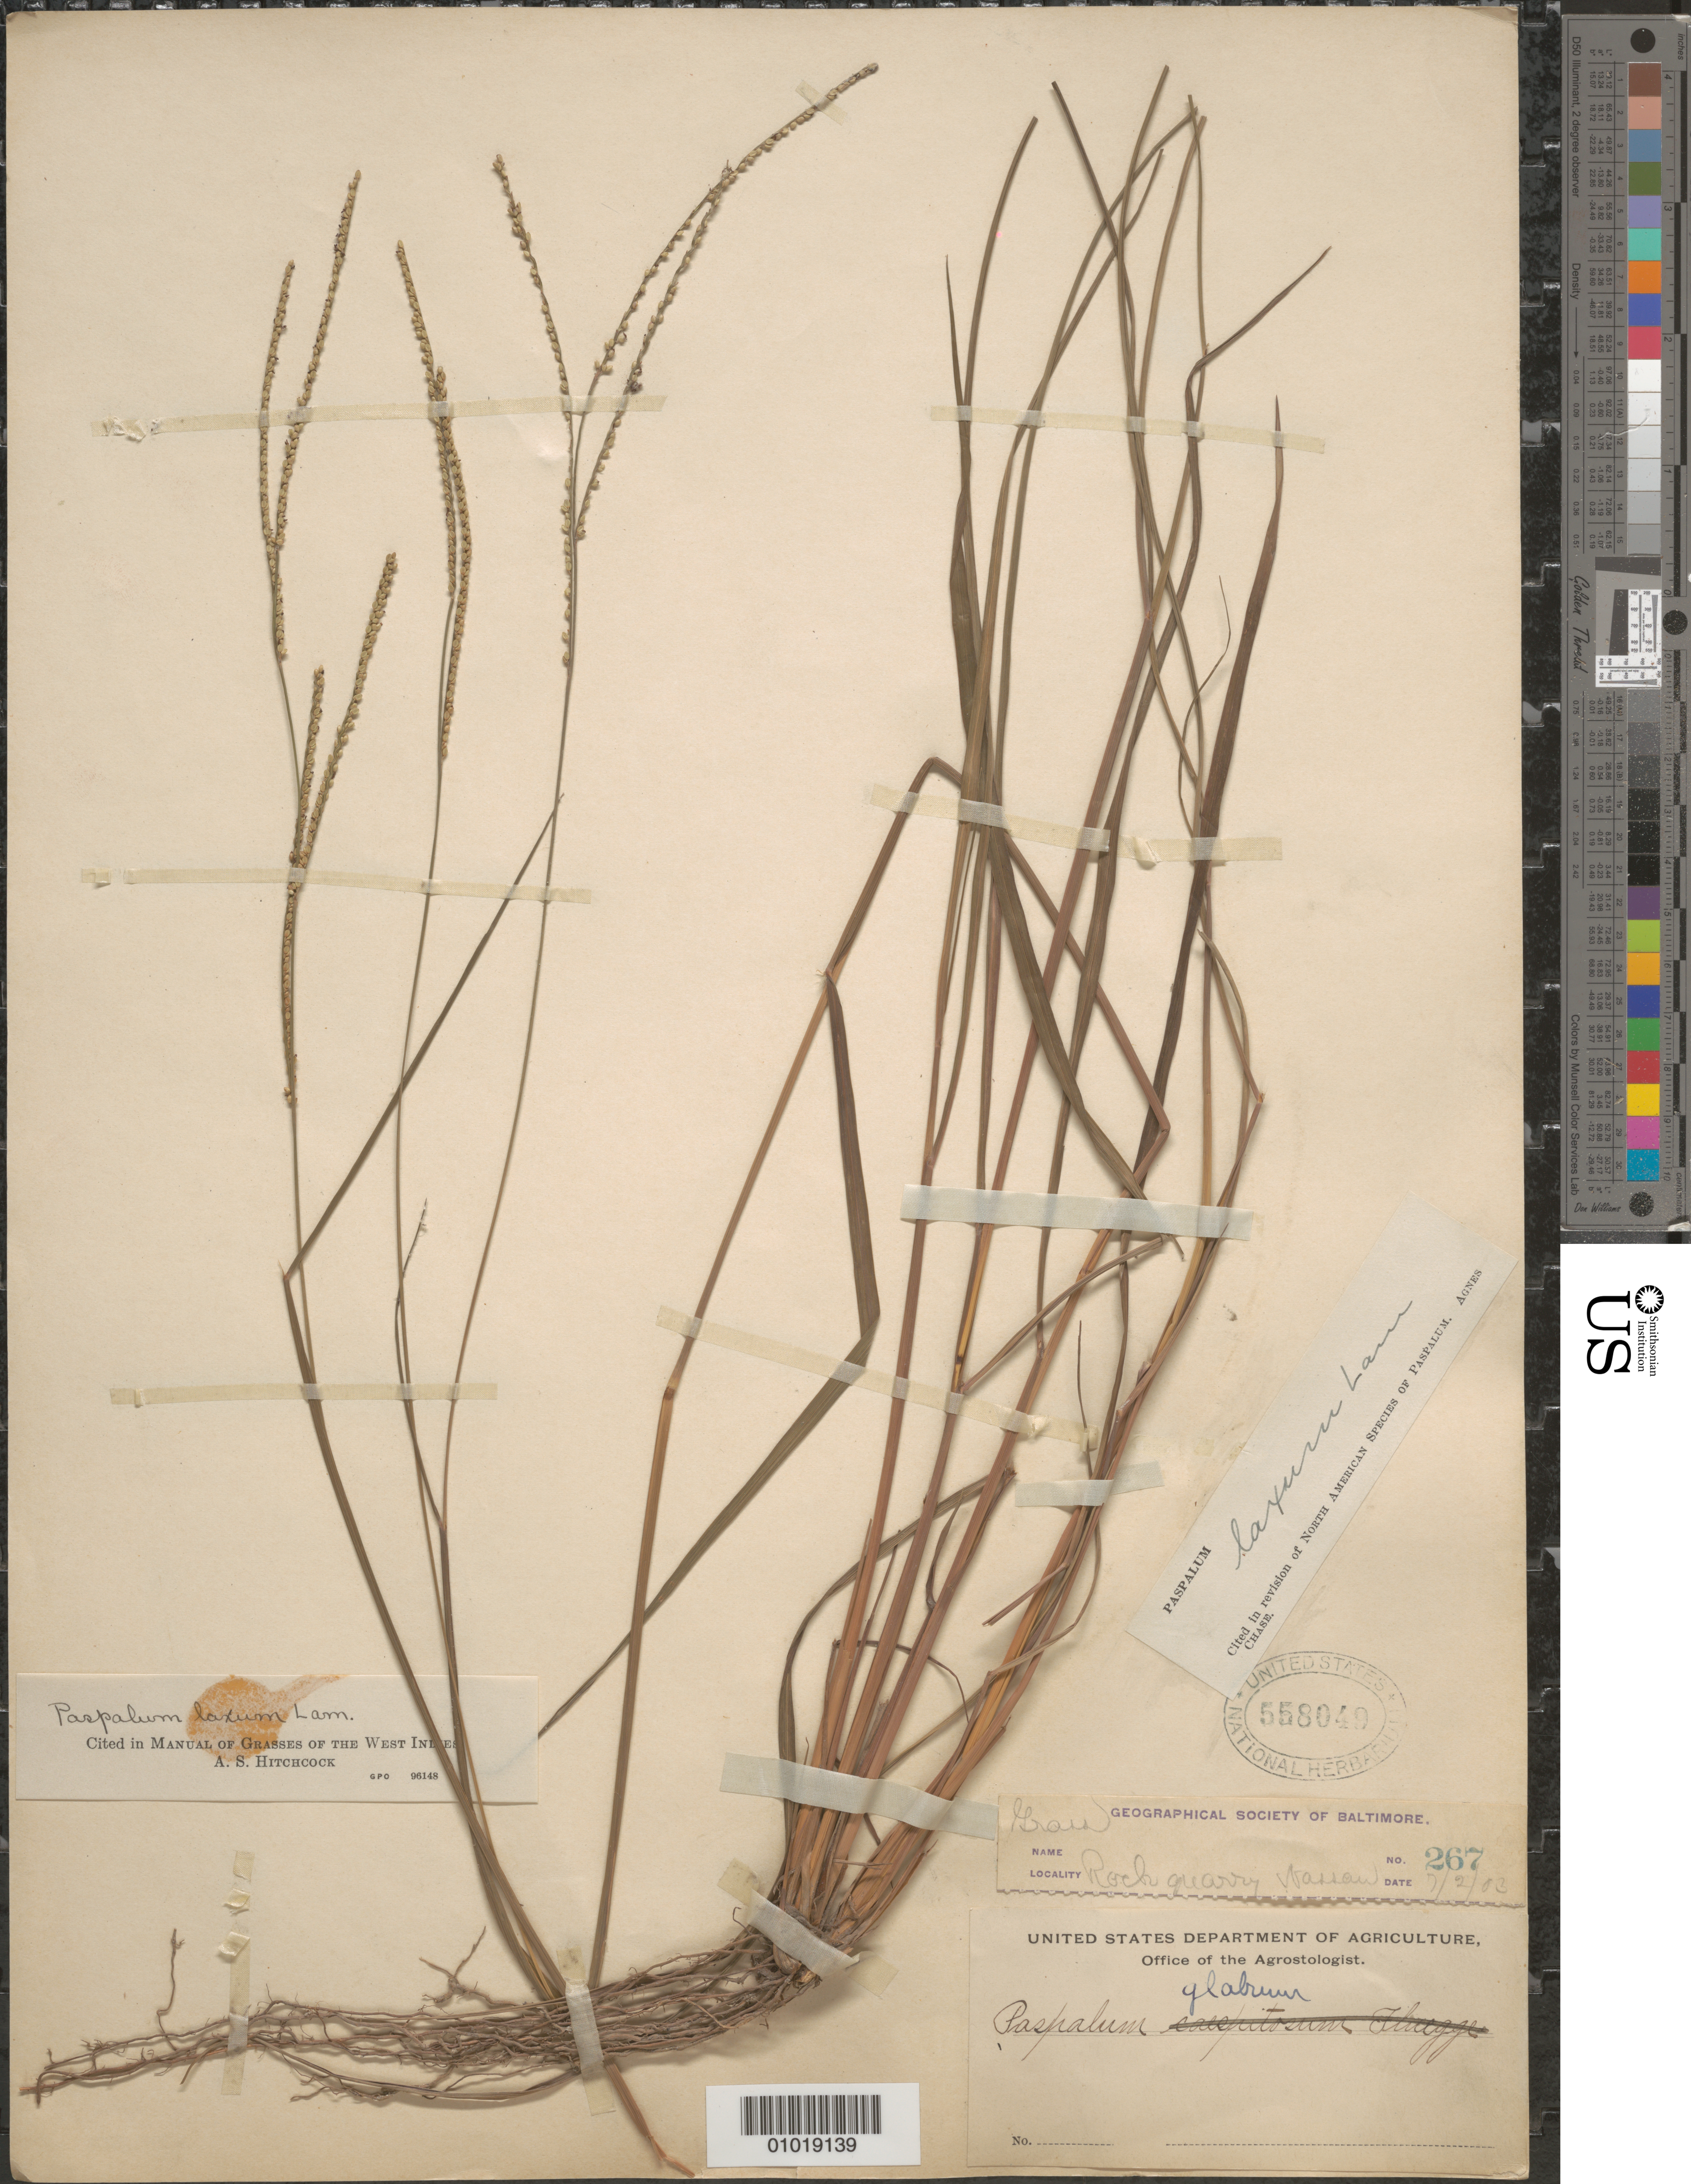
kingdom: Plantae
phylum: Tracheophyta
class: Liliopsida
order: Poales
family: Poaceae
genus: Paspalum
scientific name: Paspalum laxum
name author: Lam.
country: Bahamas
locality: Nassau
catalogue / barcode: US 558049